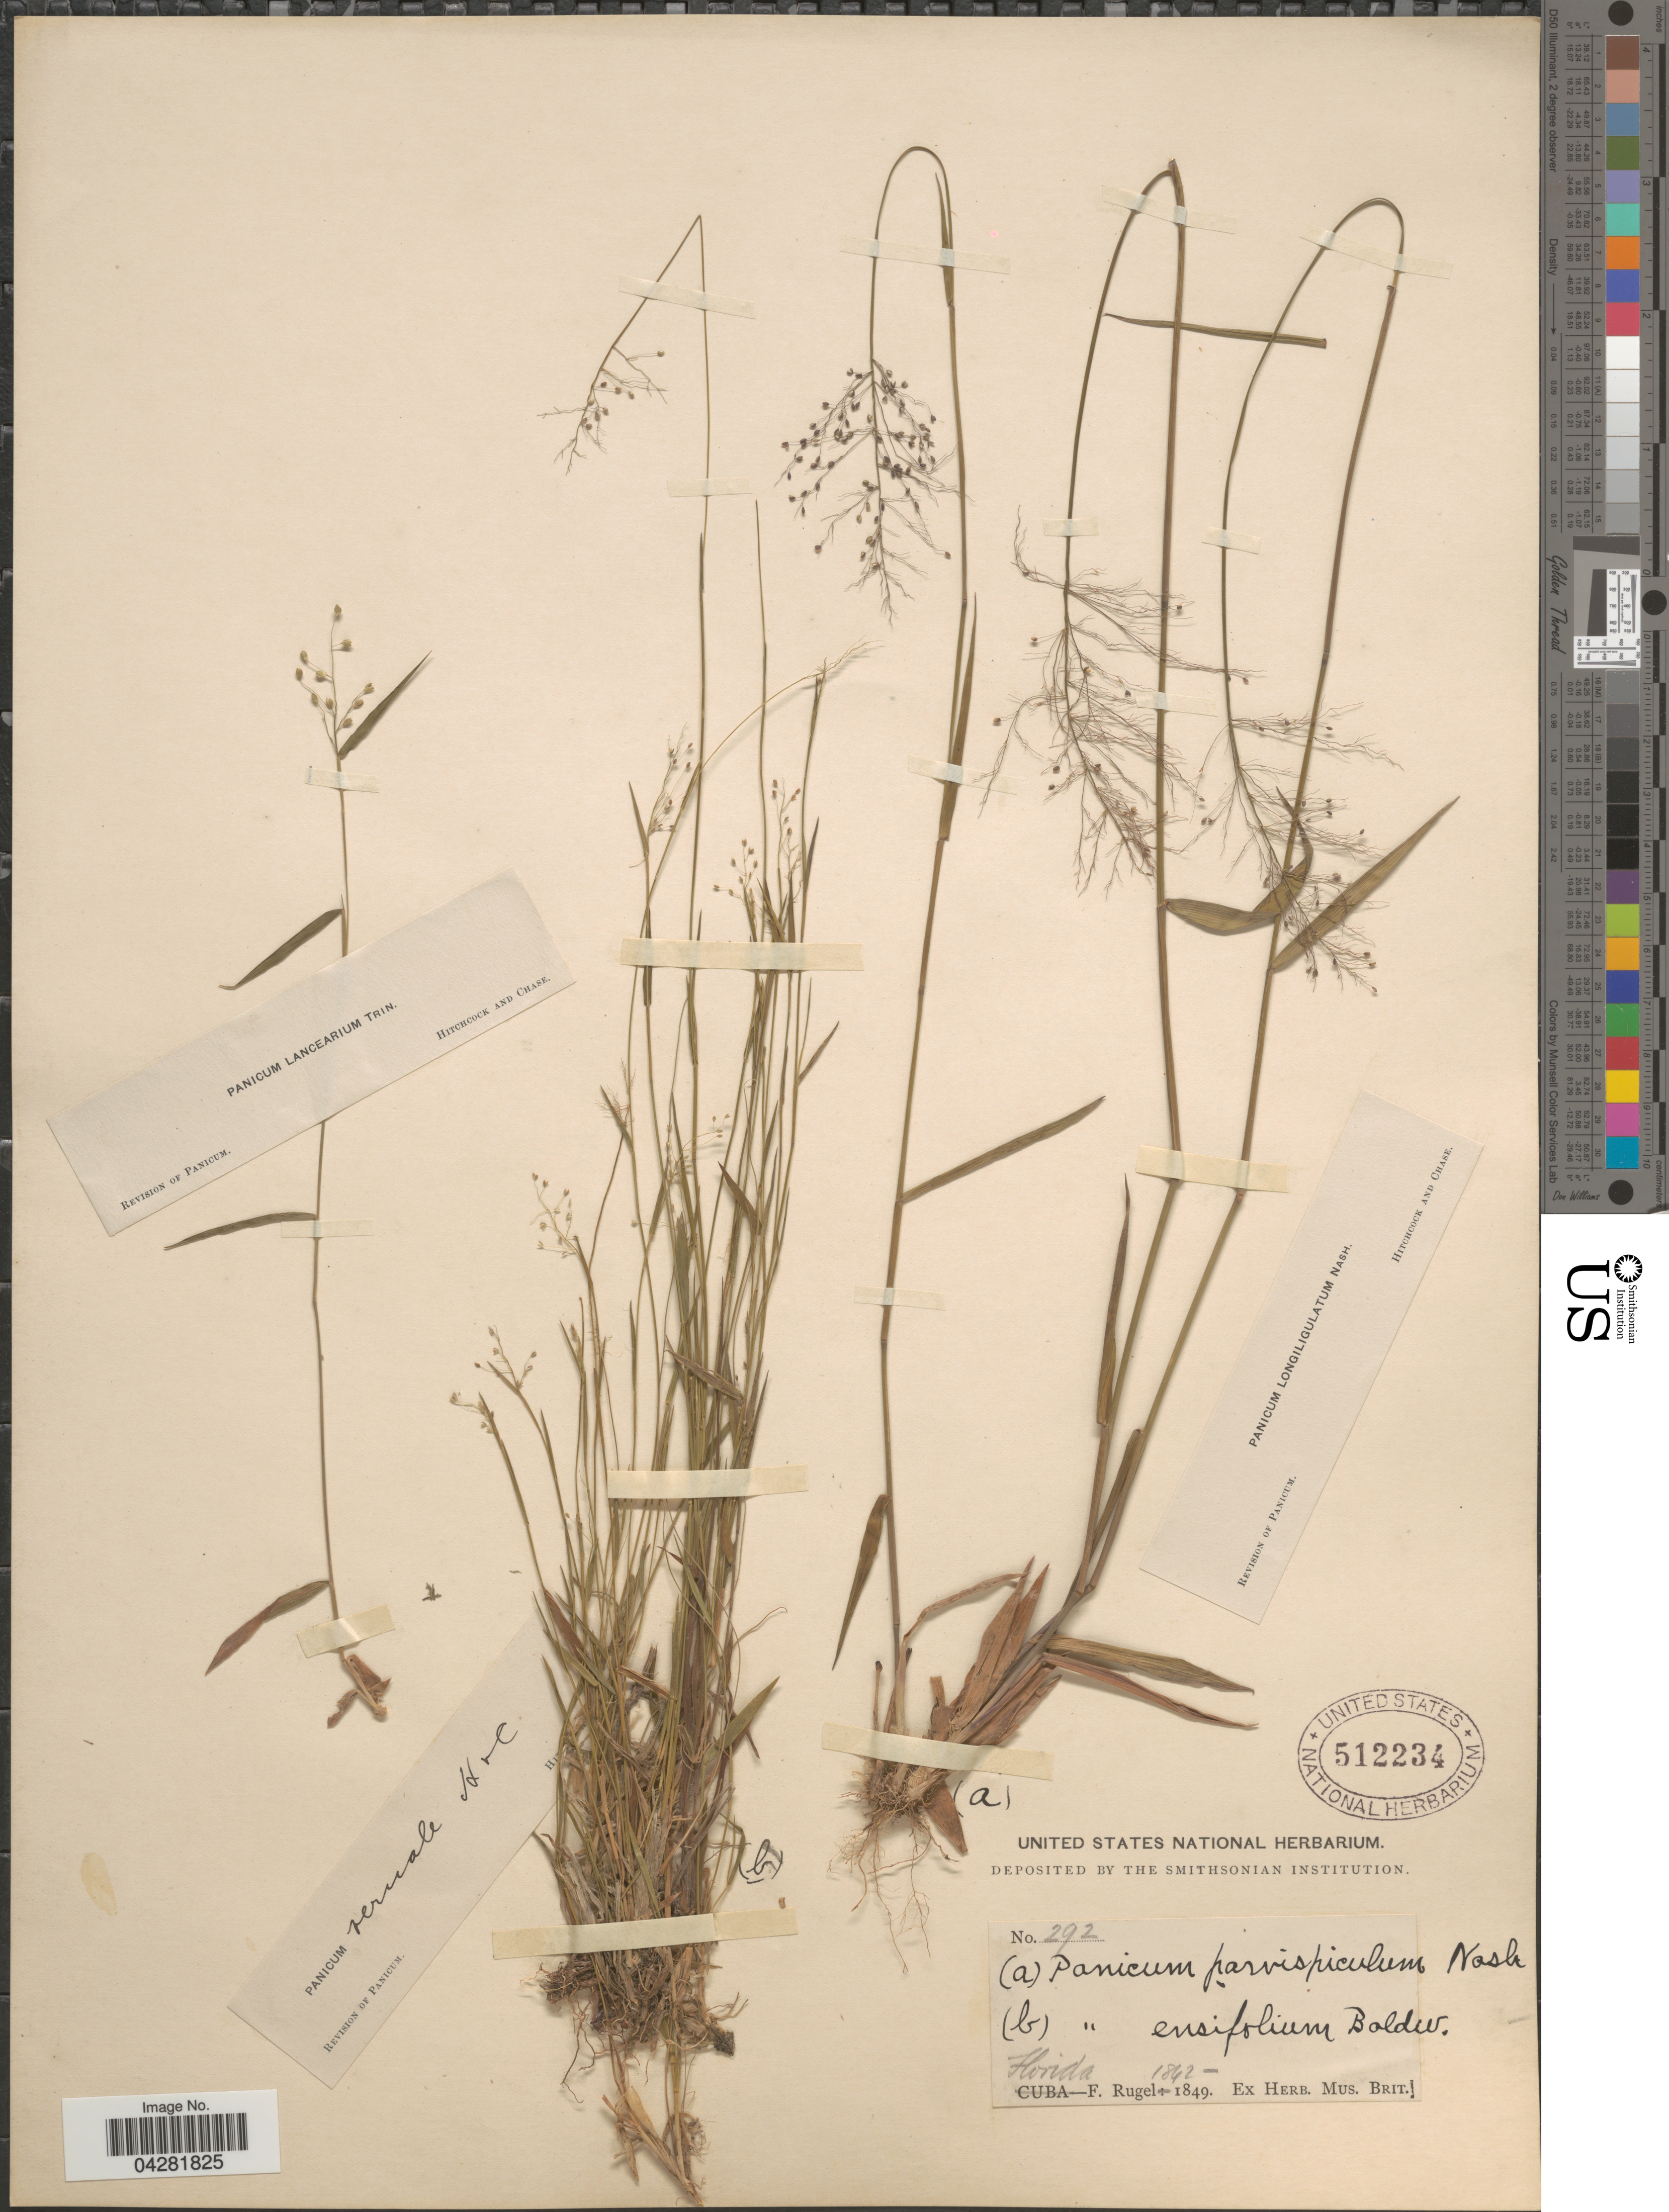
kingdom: Plantae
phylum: Tracheophyta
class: Liliopsida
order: Poales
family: Poaceae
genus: Dichanthelium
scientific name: Dichanthelium ensifolium var. ensifolium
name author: (Baldwin ex Elliot) Gould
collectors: F. Rugel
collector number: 292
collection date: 1842/1849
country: United States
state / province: Florida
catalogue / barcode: US 512234